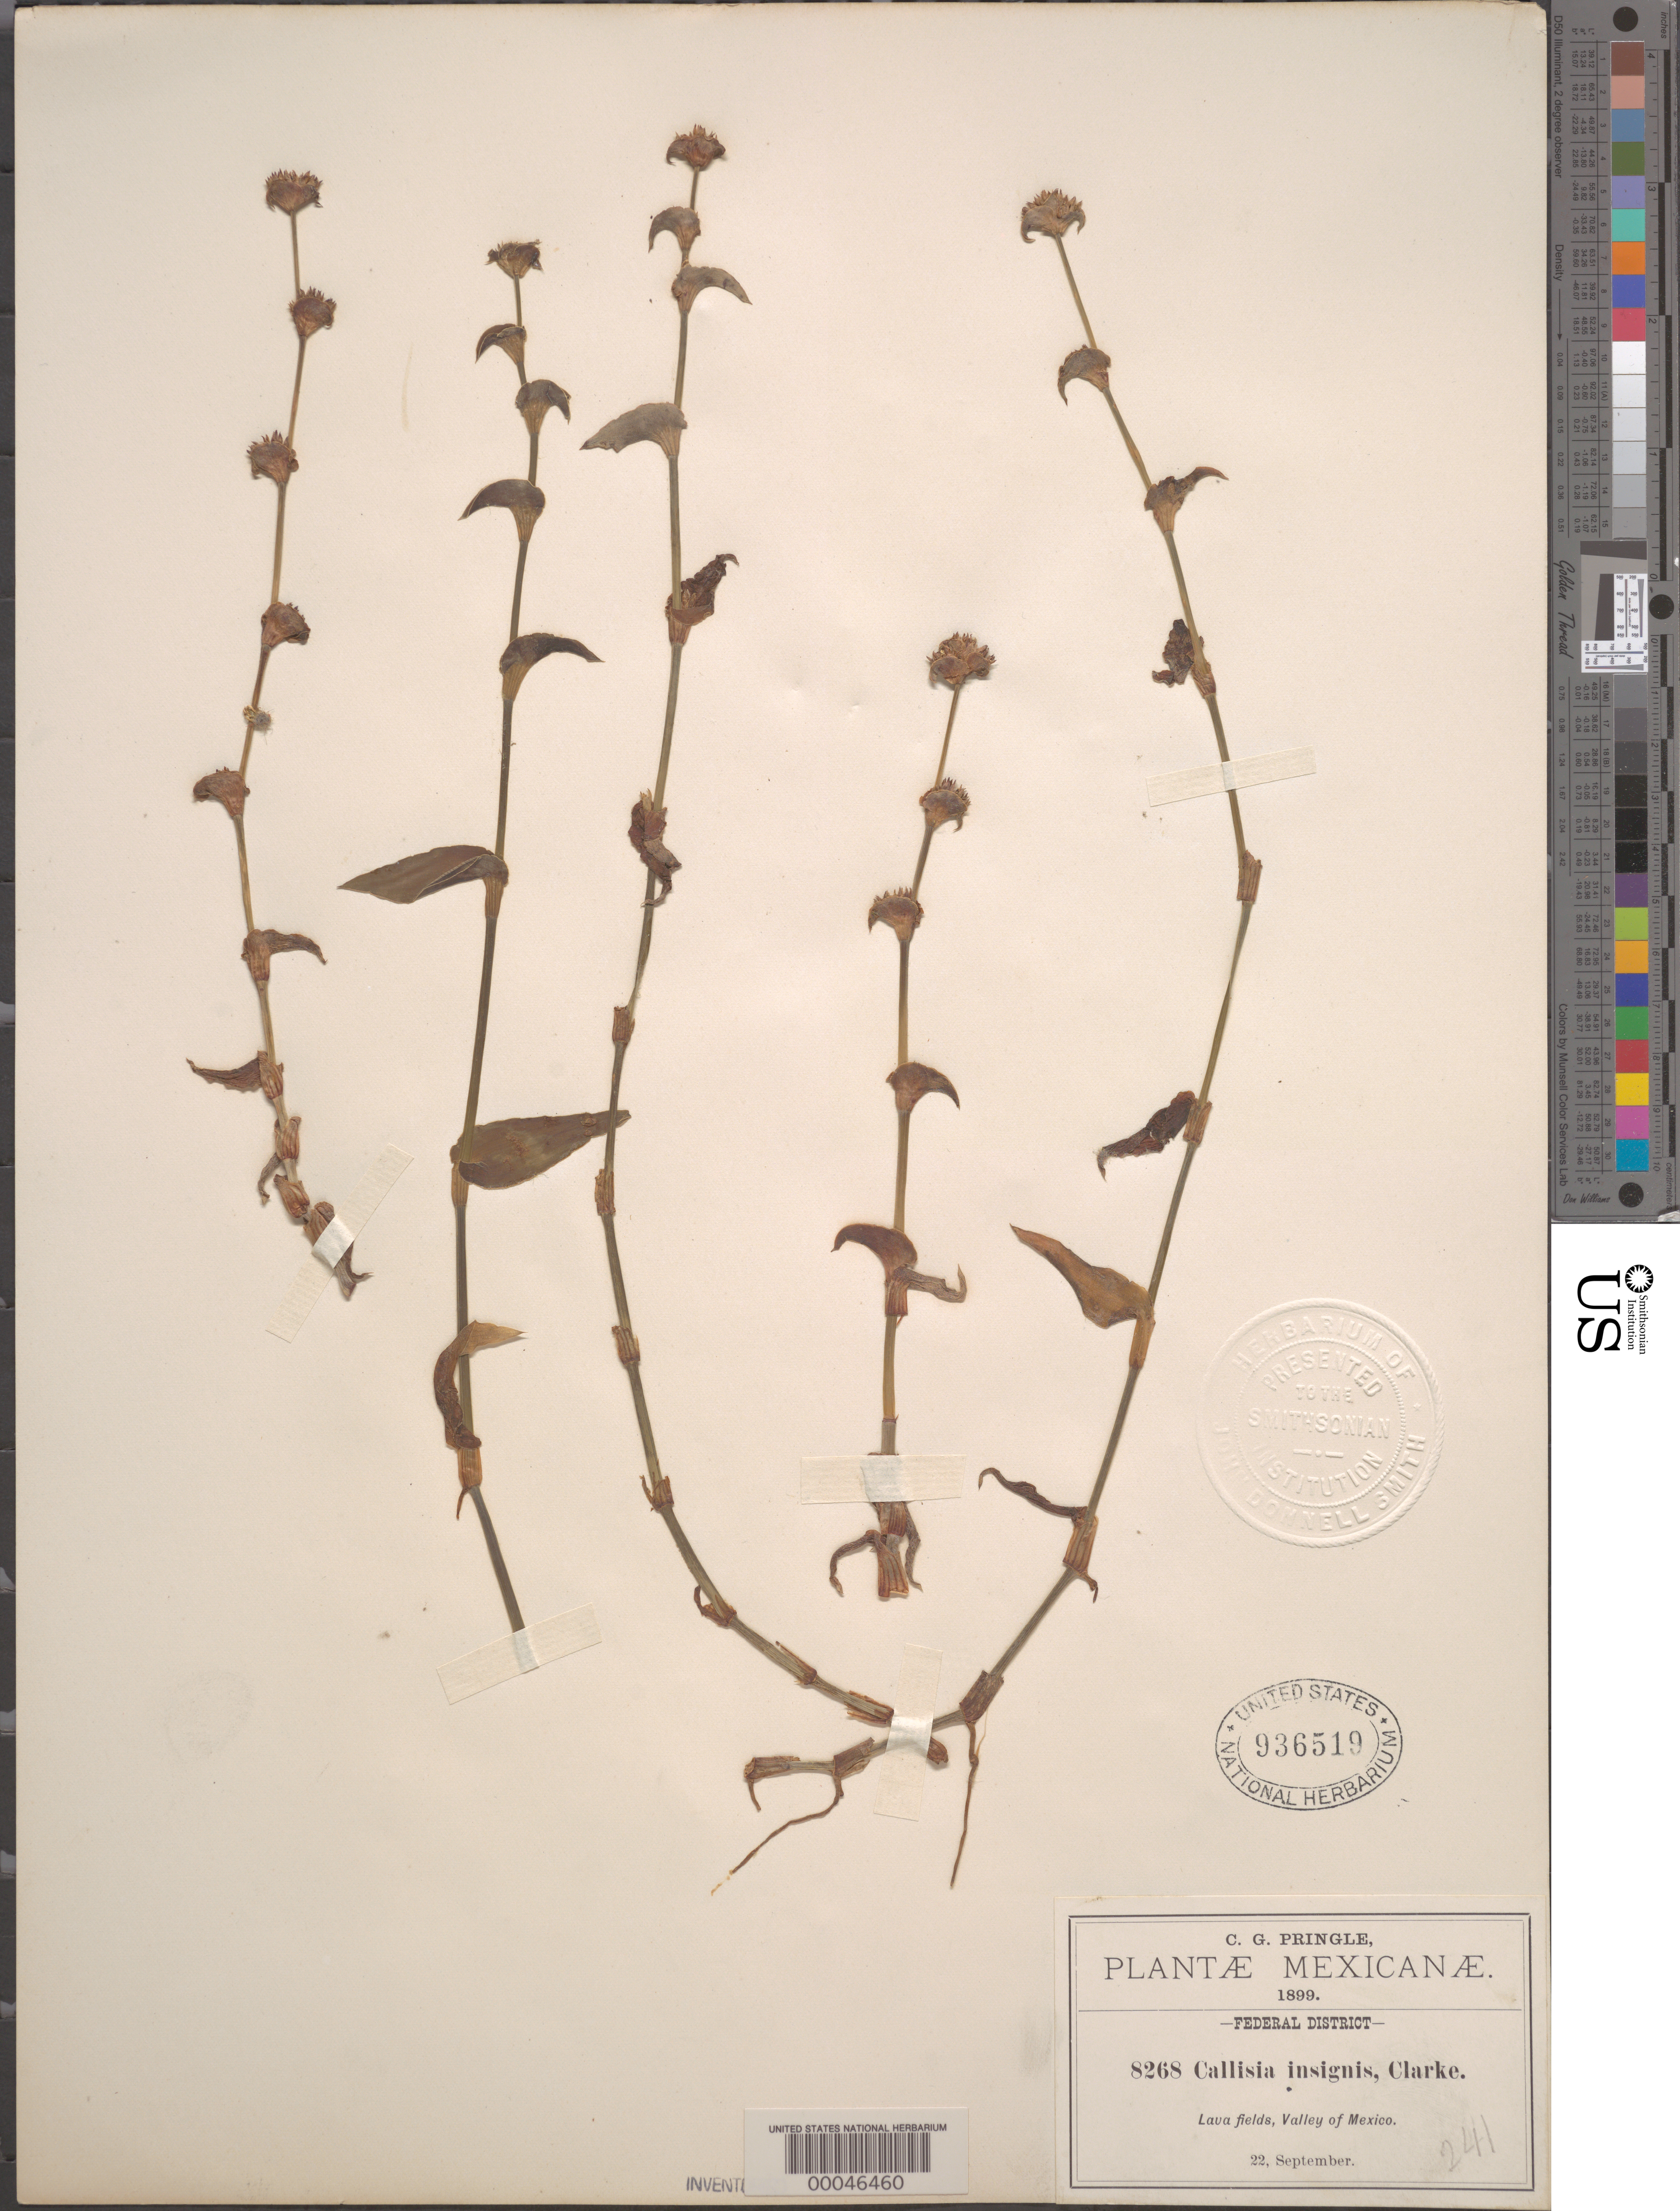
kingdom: Plantae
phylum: Tracheophyta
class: Liliopsida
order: Commelinales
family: Commelinaceae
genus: Callisia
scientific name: Callisia insignis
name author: C.B. Clarke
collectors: C. G. Pringle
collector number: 8268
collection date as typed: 22 Sep 1899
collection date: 1899-09-22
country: Mexico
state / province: Distrito Federal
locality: Valley of Mexico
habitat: Lava fields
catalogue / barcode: US 936519